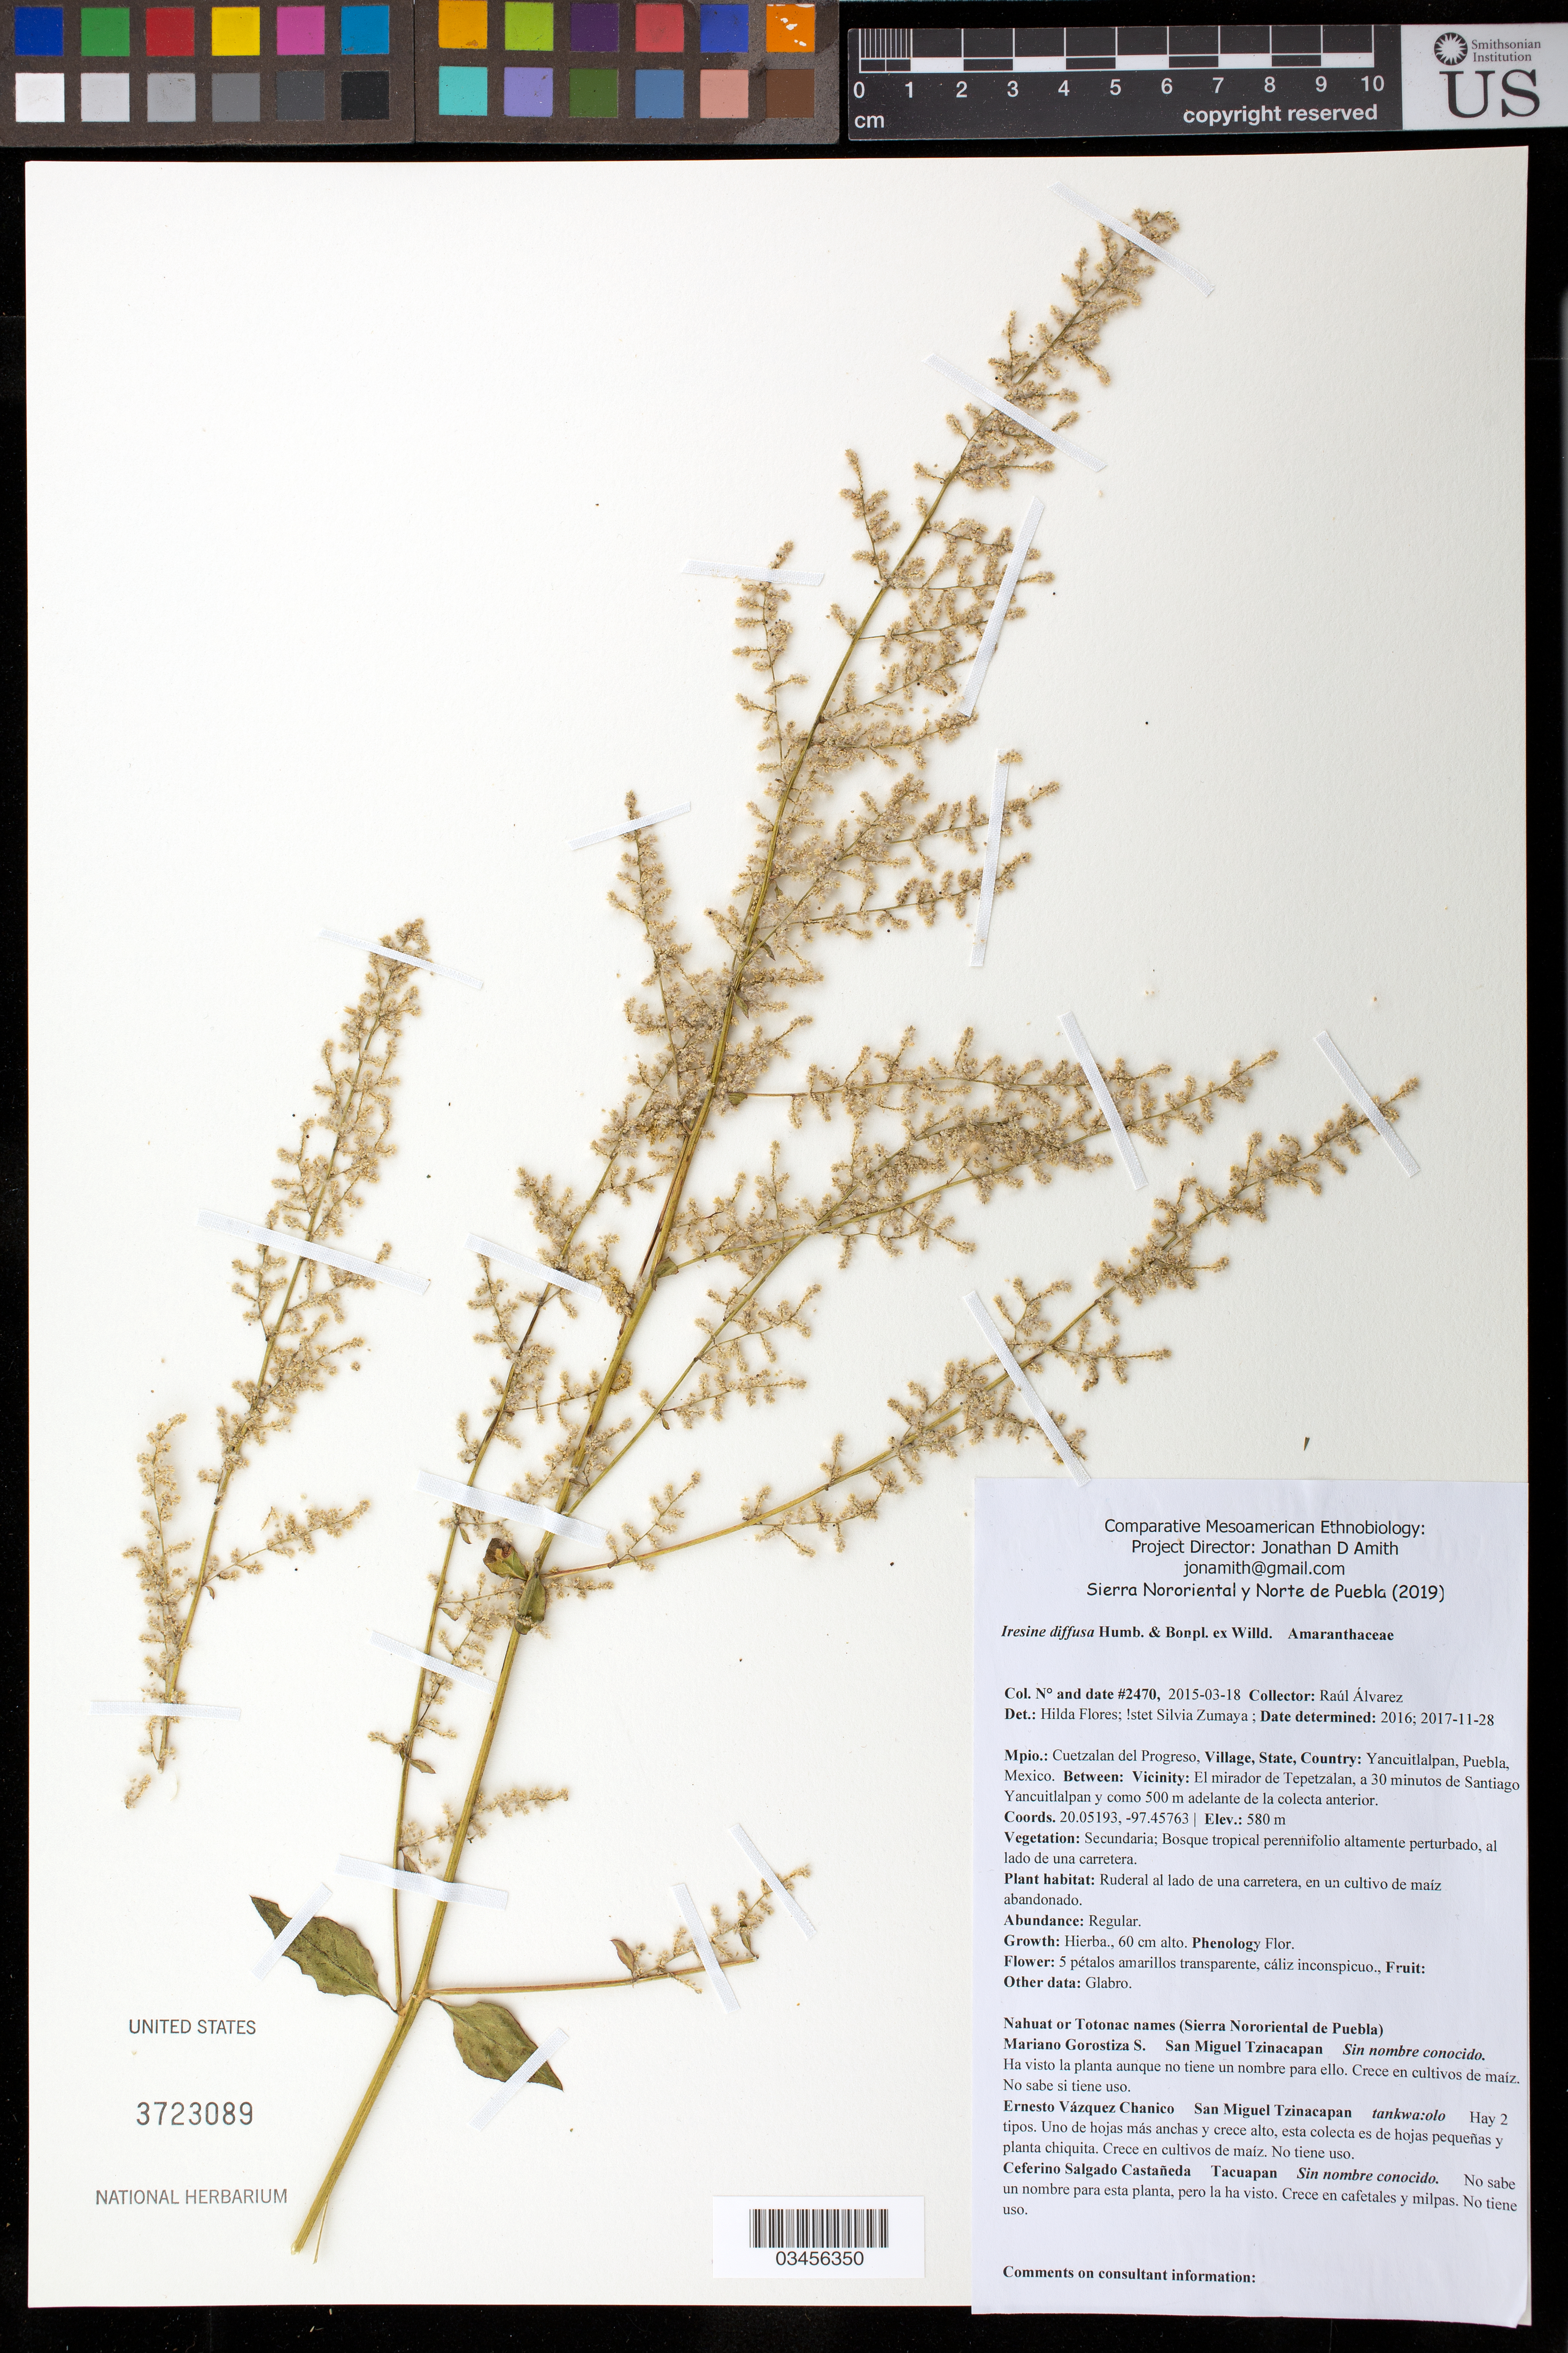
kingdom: Plantae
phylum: Tracheophyta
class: Magnoliopsida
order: Caryophyllales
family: Amaranthaceae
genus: Iresine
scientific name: Iresine diffusa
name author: Humb. & Bonpl. ex Willd.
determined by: Flores, H.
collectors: R. Álvarez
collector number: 2470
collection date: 2015-03-18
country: México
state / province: Puebla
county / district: Cuetzalan del Progreso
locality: PUEBLO: Yancuitlalpan; LOCALIDAD EXACTA: El mirador de Tepetzalan, a 30 minutos de Santiago Yancuitlalpan y como 500 m adelante de la colecta anterior.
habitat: Bosque tropical perennifolio altamente perturbado, al lado de una carretera | Ruderal al lado de una carretera, en un cultivo de maíz abandonado.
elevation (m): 580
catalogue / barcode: US 3723089